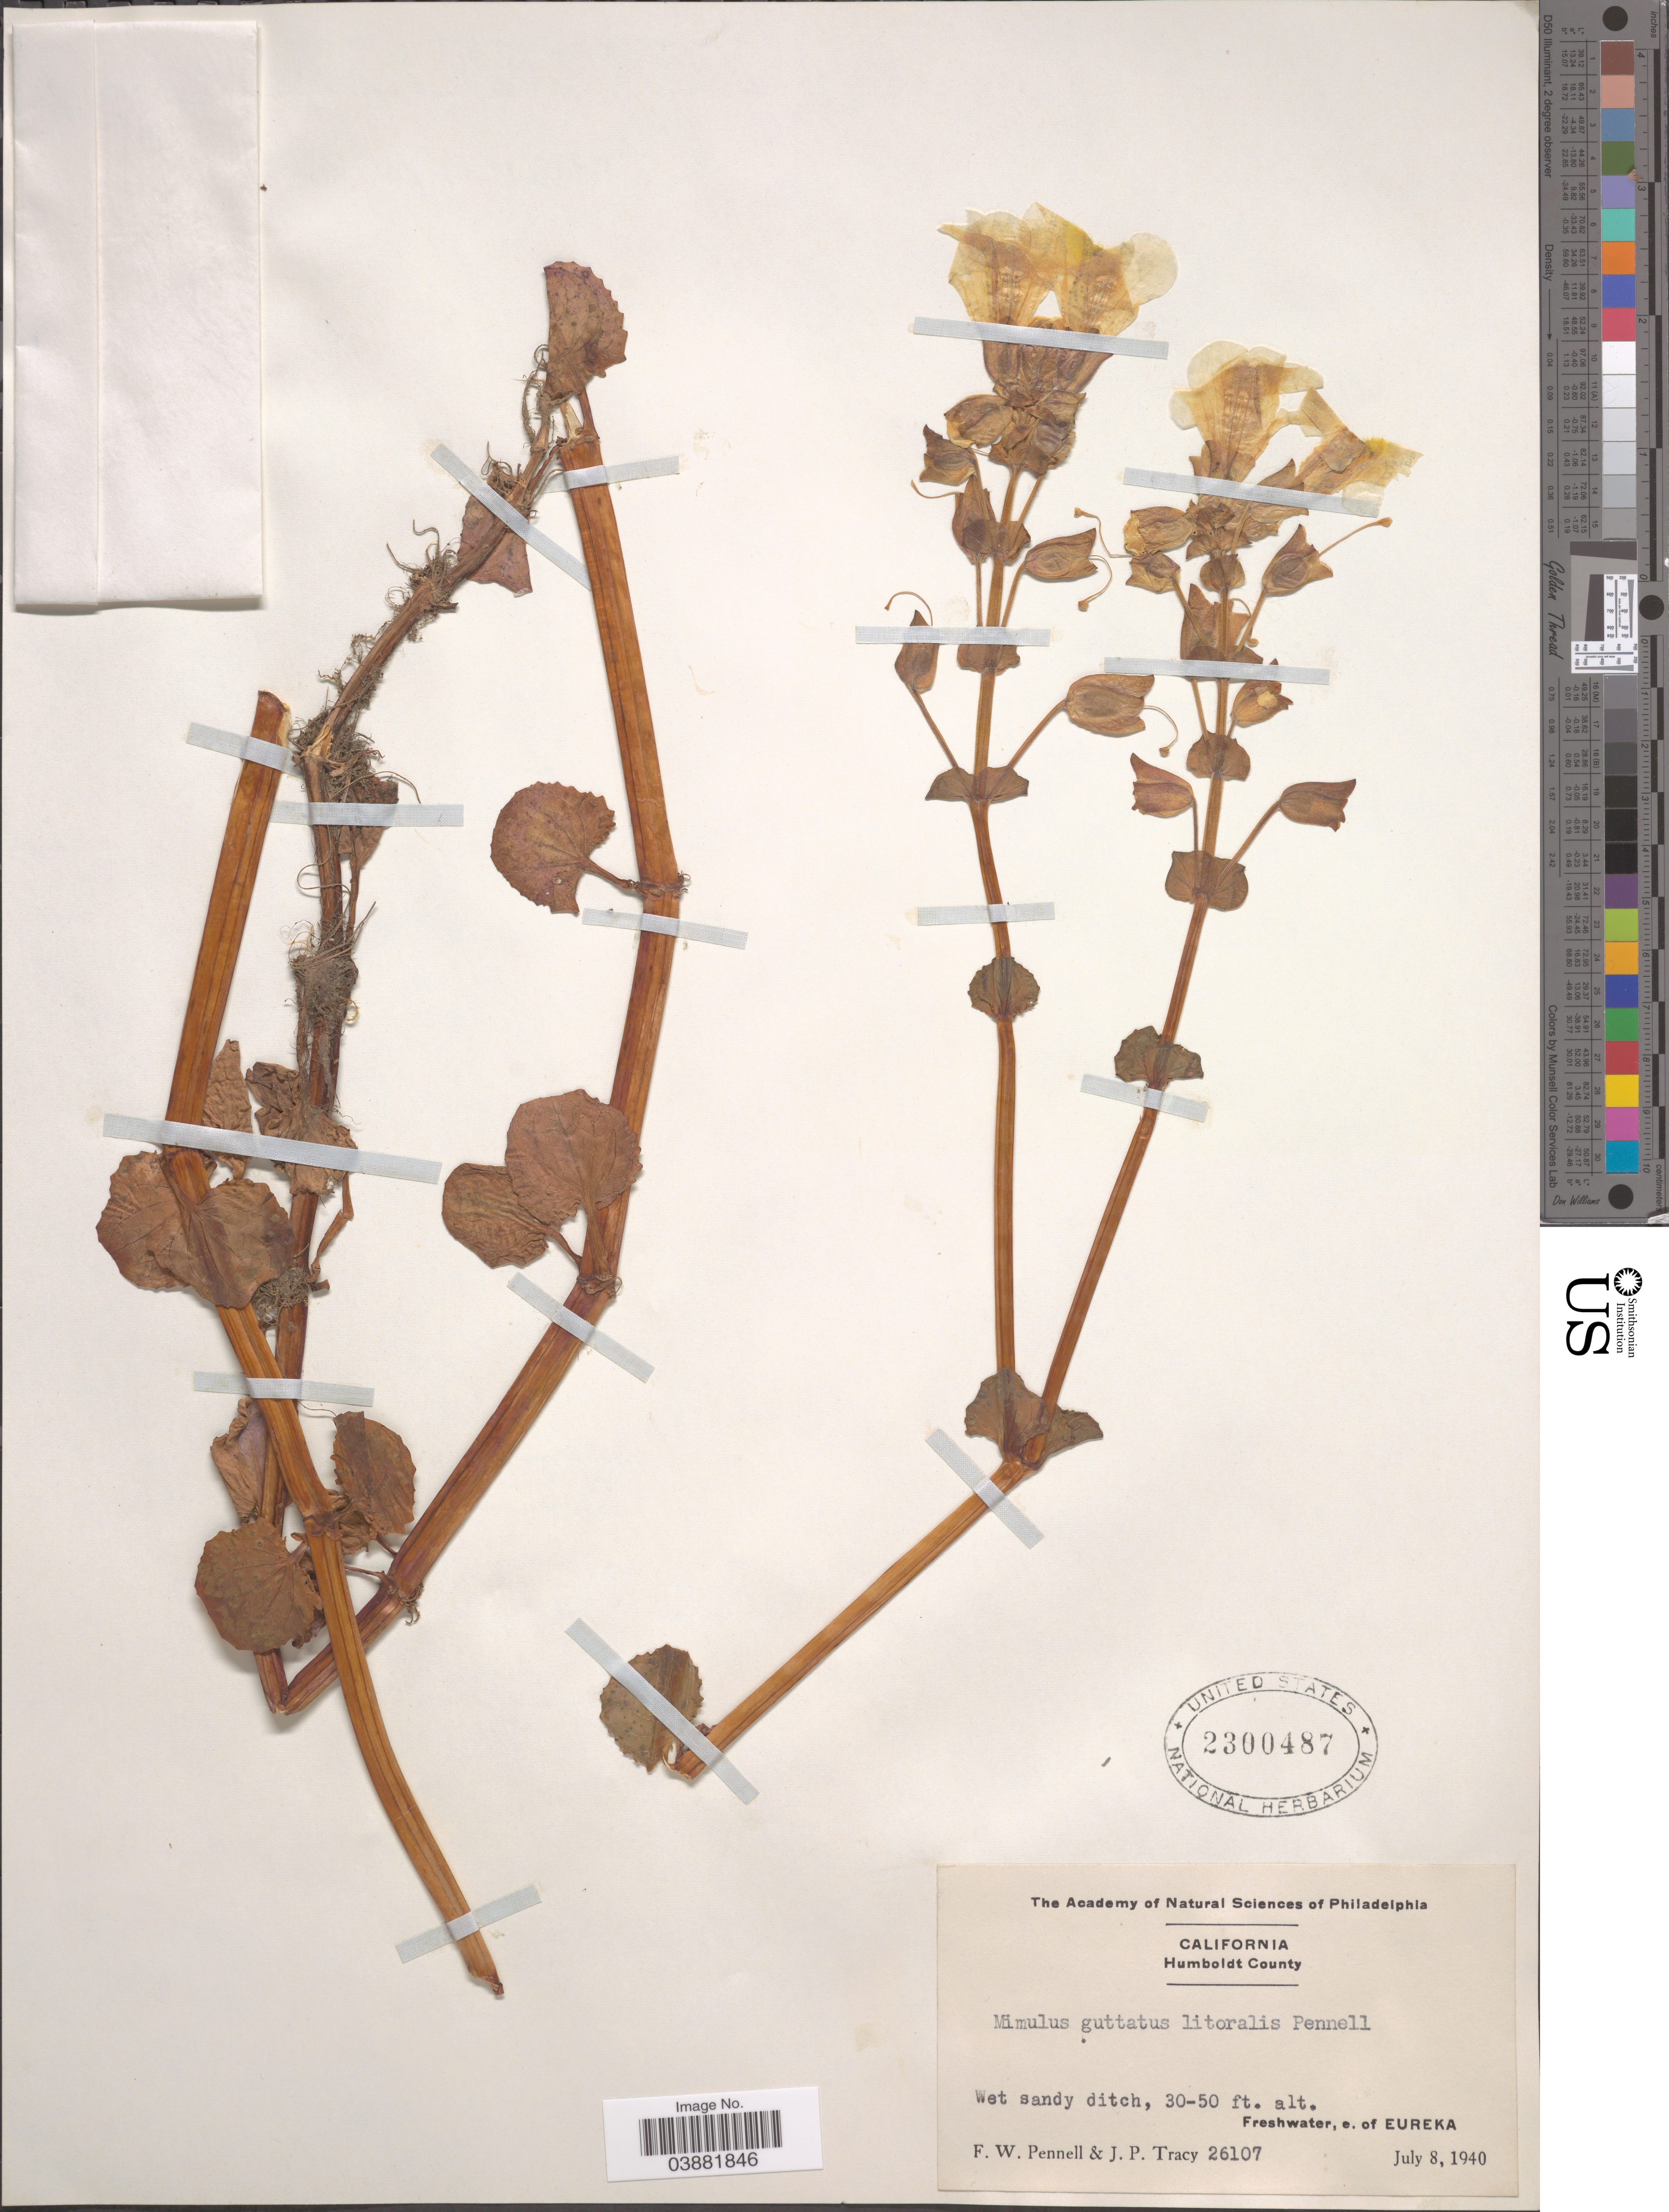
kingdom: Plantae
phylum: Tracheophyta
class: Magnoliopsida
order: Lamiales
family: Phrymaceae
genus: Mimulus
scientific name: Mimulus guttatus subsp. litoralis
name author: Pennell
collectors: F. W. Pennell & J. Tracy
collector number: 26107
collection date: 1940-07-08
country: United States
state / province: California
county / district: Humboldt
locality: Humboldt County. Freshwater, e. of Eureka.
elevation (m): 9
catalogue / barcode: US 2300487